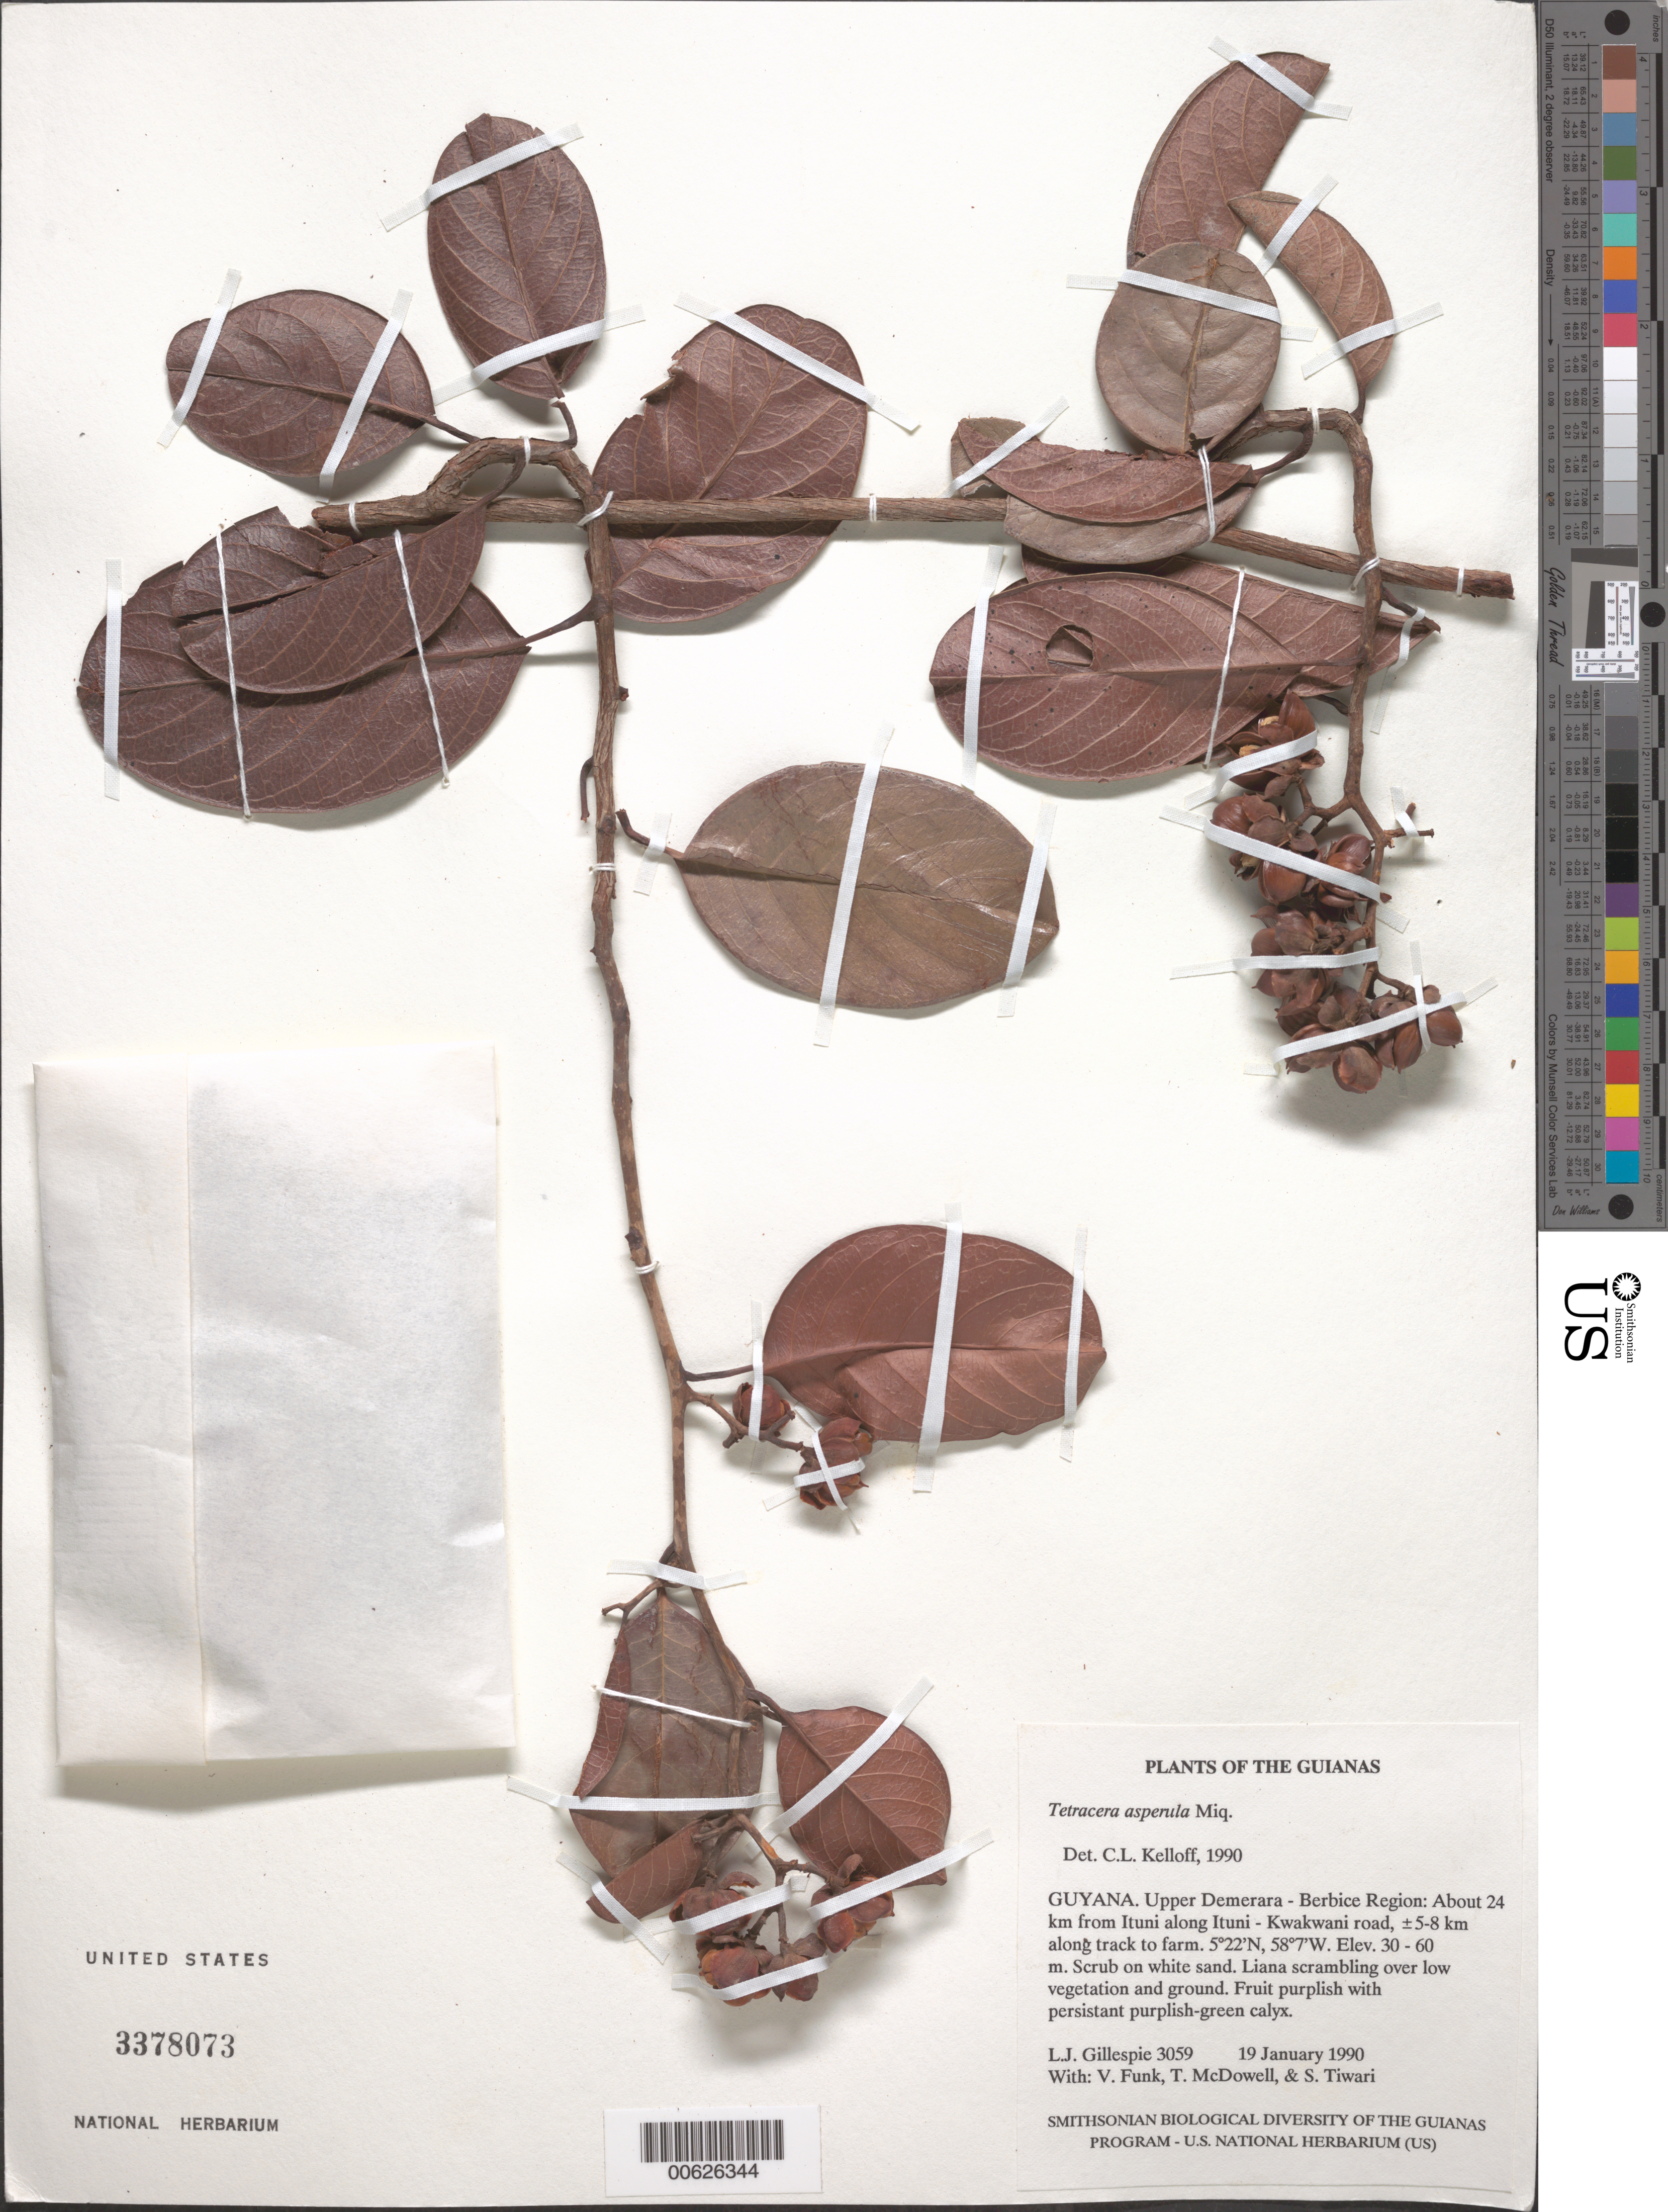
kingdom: Plantae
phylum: Tracheophyta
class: Magnoliopsida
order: Dilleniales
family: Dilleniaceae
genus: Tetracera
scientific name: Tetracera asperula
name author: Miq.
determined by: Kelloff, Carol L., (US), Smithsonian Institution - National Museum of Natural History (UNITED STATES)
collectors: L. J. Gillespie, V. Funk, T. McDowell & S. Tiwari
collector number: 3059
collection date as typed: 19 January 1990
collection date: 1990-01-19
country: Guyana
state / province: U. Demerara-Berbice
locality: About 24 km from Ituni along Ituni - Kwakwani road, ±5-8 km along track to farm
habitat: Scrub on white sand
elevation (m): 30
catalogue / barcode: US 3378073